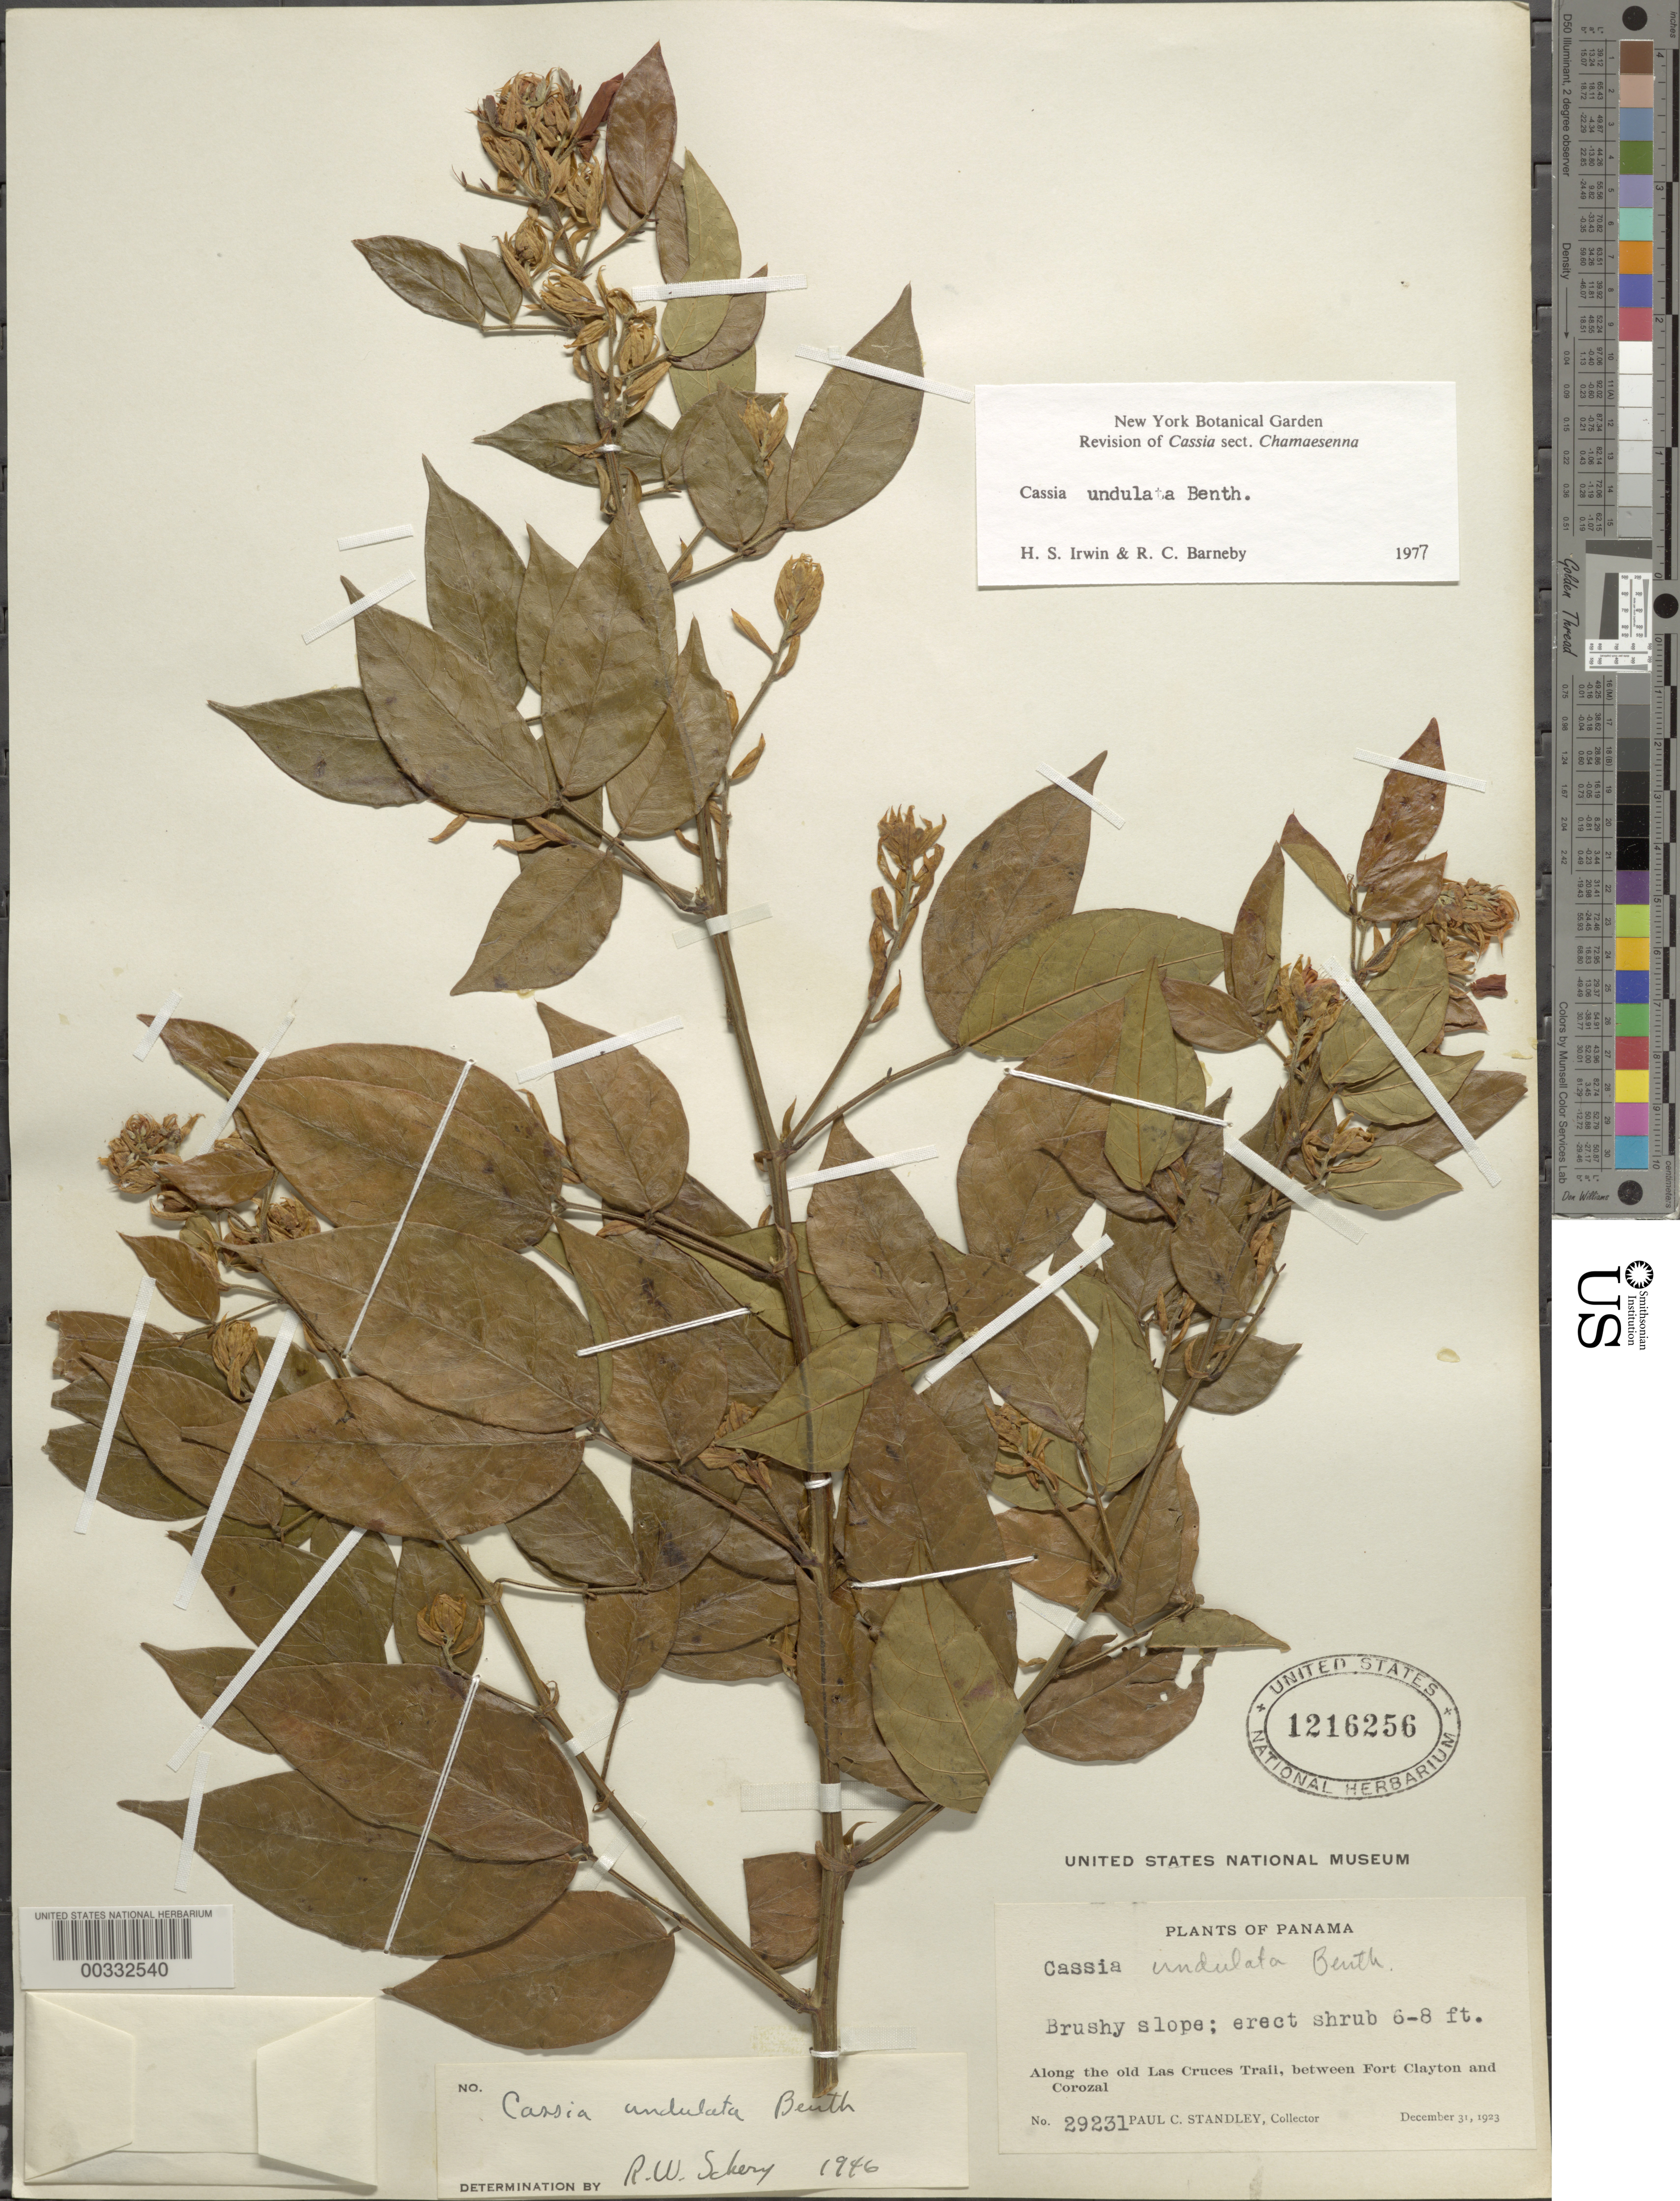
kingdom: Plantae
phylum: Tracheophyta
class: Magnoliopsida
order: Fabales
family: Fabaceae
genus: Senna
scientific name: Senna undulata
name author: (Benth.) H.S. Irwin & Barneby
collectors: P. C. Standley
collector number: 29231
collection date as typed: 31 Dec 1923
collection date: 1923-12-31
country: Panama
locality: Along the old Las Cruces Trail, between Fort Clayton and Corozal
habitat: Brushy slope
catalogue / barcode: US 1216256